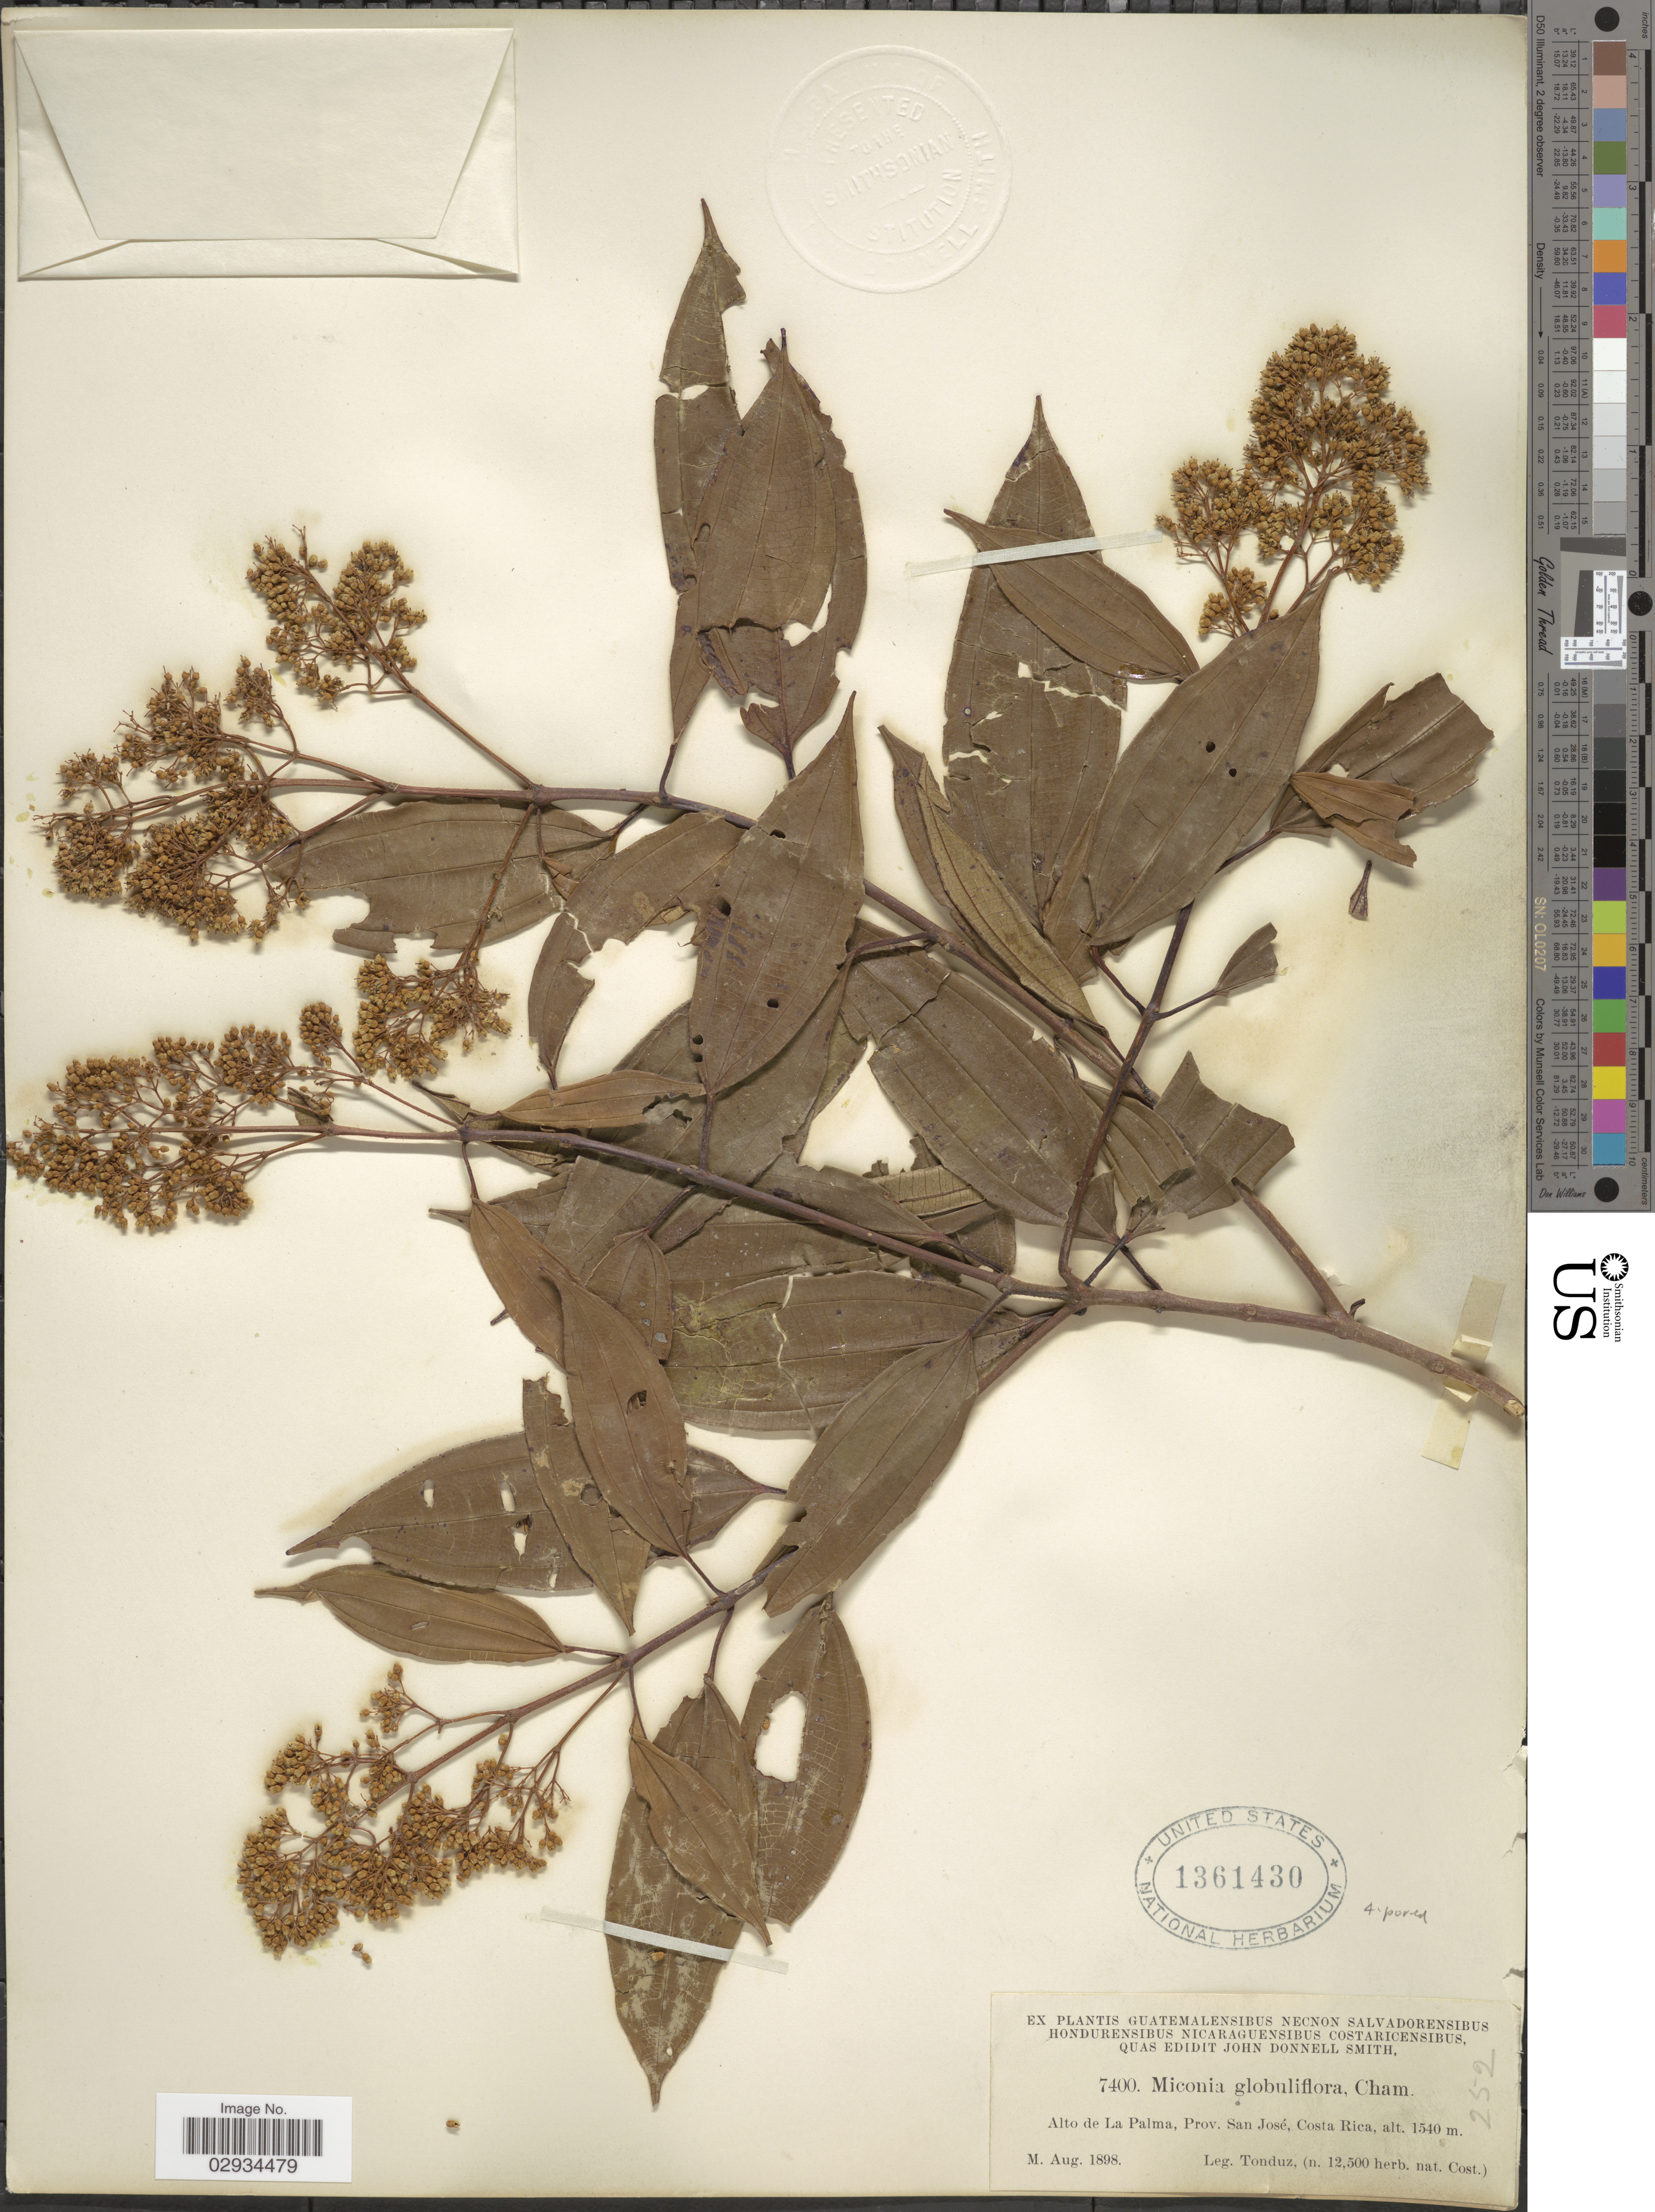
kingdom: Plantae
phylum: Tracheophyta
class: Magnoliopsida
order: Myrtales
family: Melastomataceae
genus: Miconia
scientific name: Miconia theizans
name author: (Bonpl.) Cogn.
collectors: Tonduz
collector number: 7400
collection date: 1898-08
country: Costa Rica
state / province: San José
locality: Alto de La Palma.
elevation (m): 1540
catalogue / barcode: US 1361430